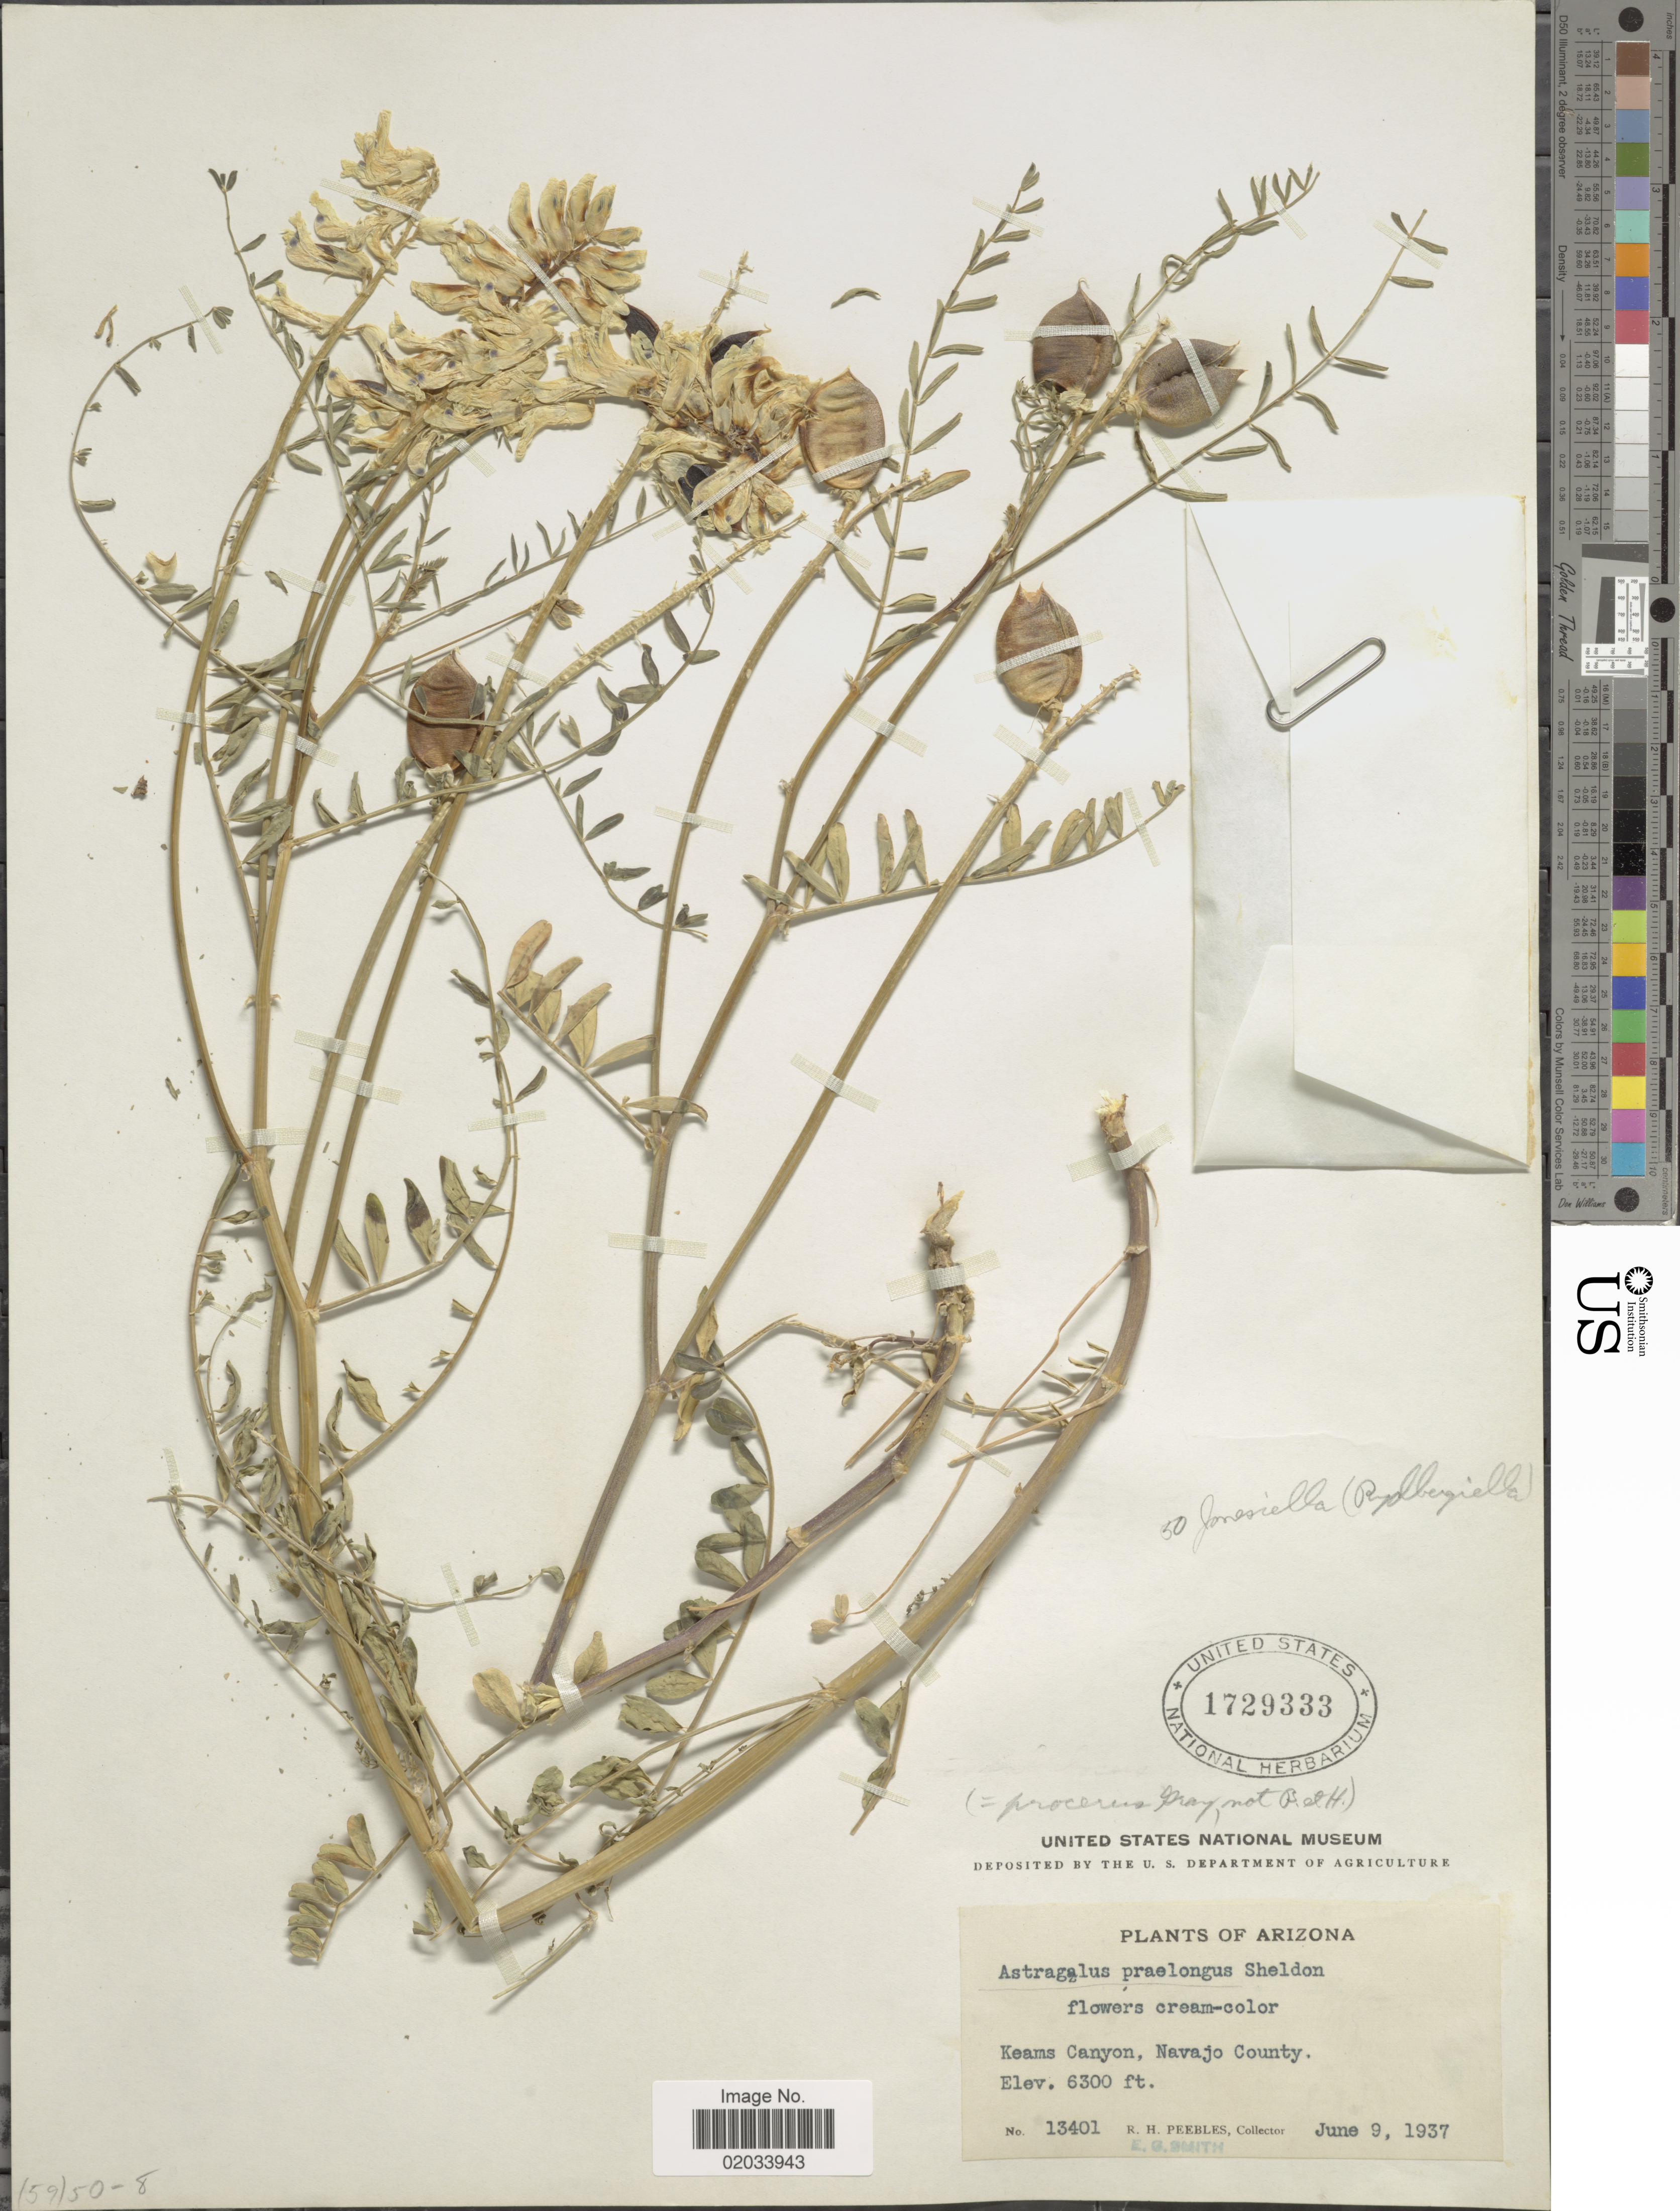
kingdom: Plantae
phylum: Tracheophyta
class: Magnoliopsida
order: Fabales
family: Fabaceae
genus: Astragalus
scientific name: Astragalus praelongus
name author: E. Sheld.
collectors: R. H. Peebles & E. G. Smith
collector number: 13401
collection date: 1937-06-09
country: United States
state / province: Arizona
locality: Keams Canyon. Navajo County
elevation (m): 1920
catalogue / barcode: US 1729333